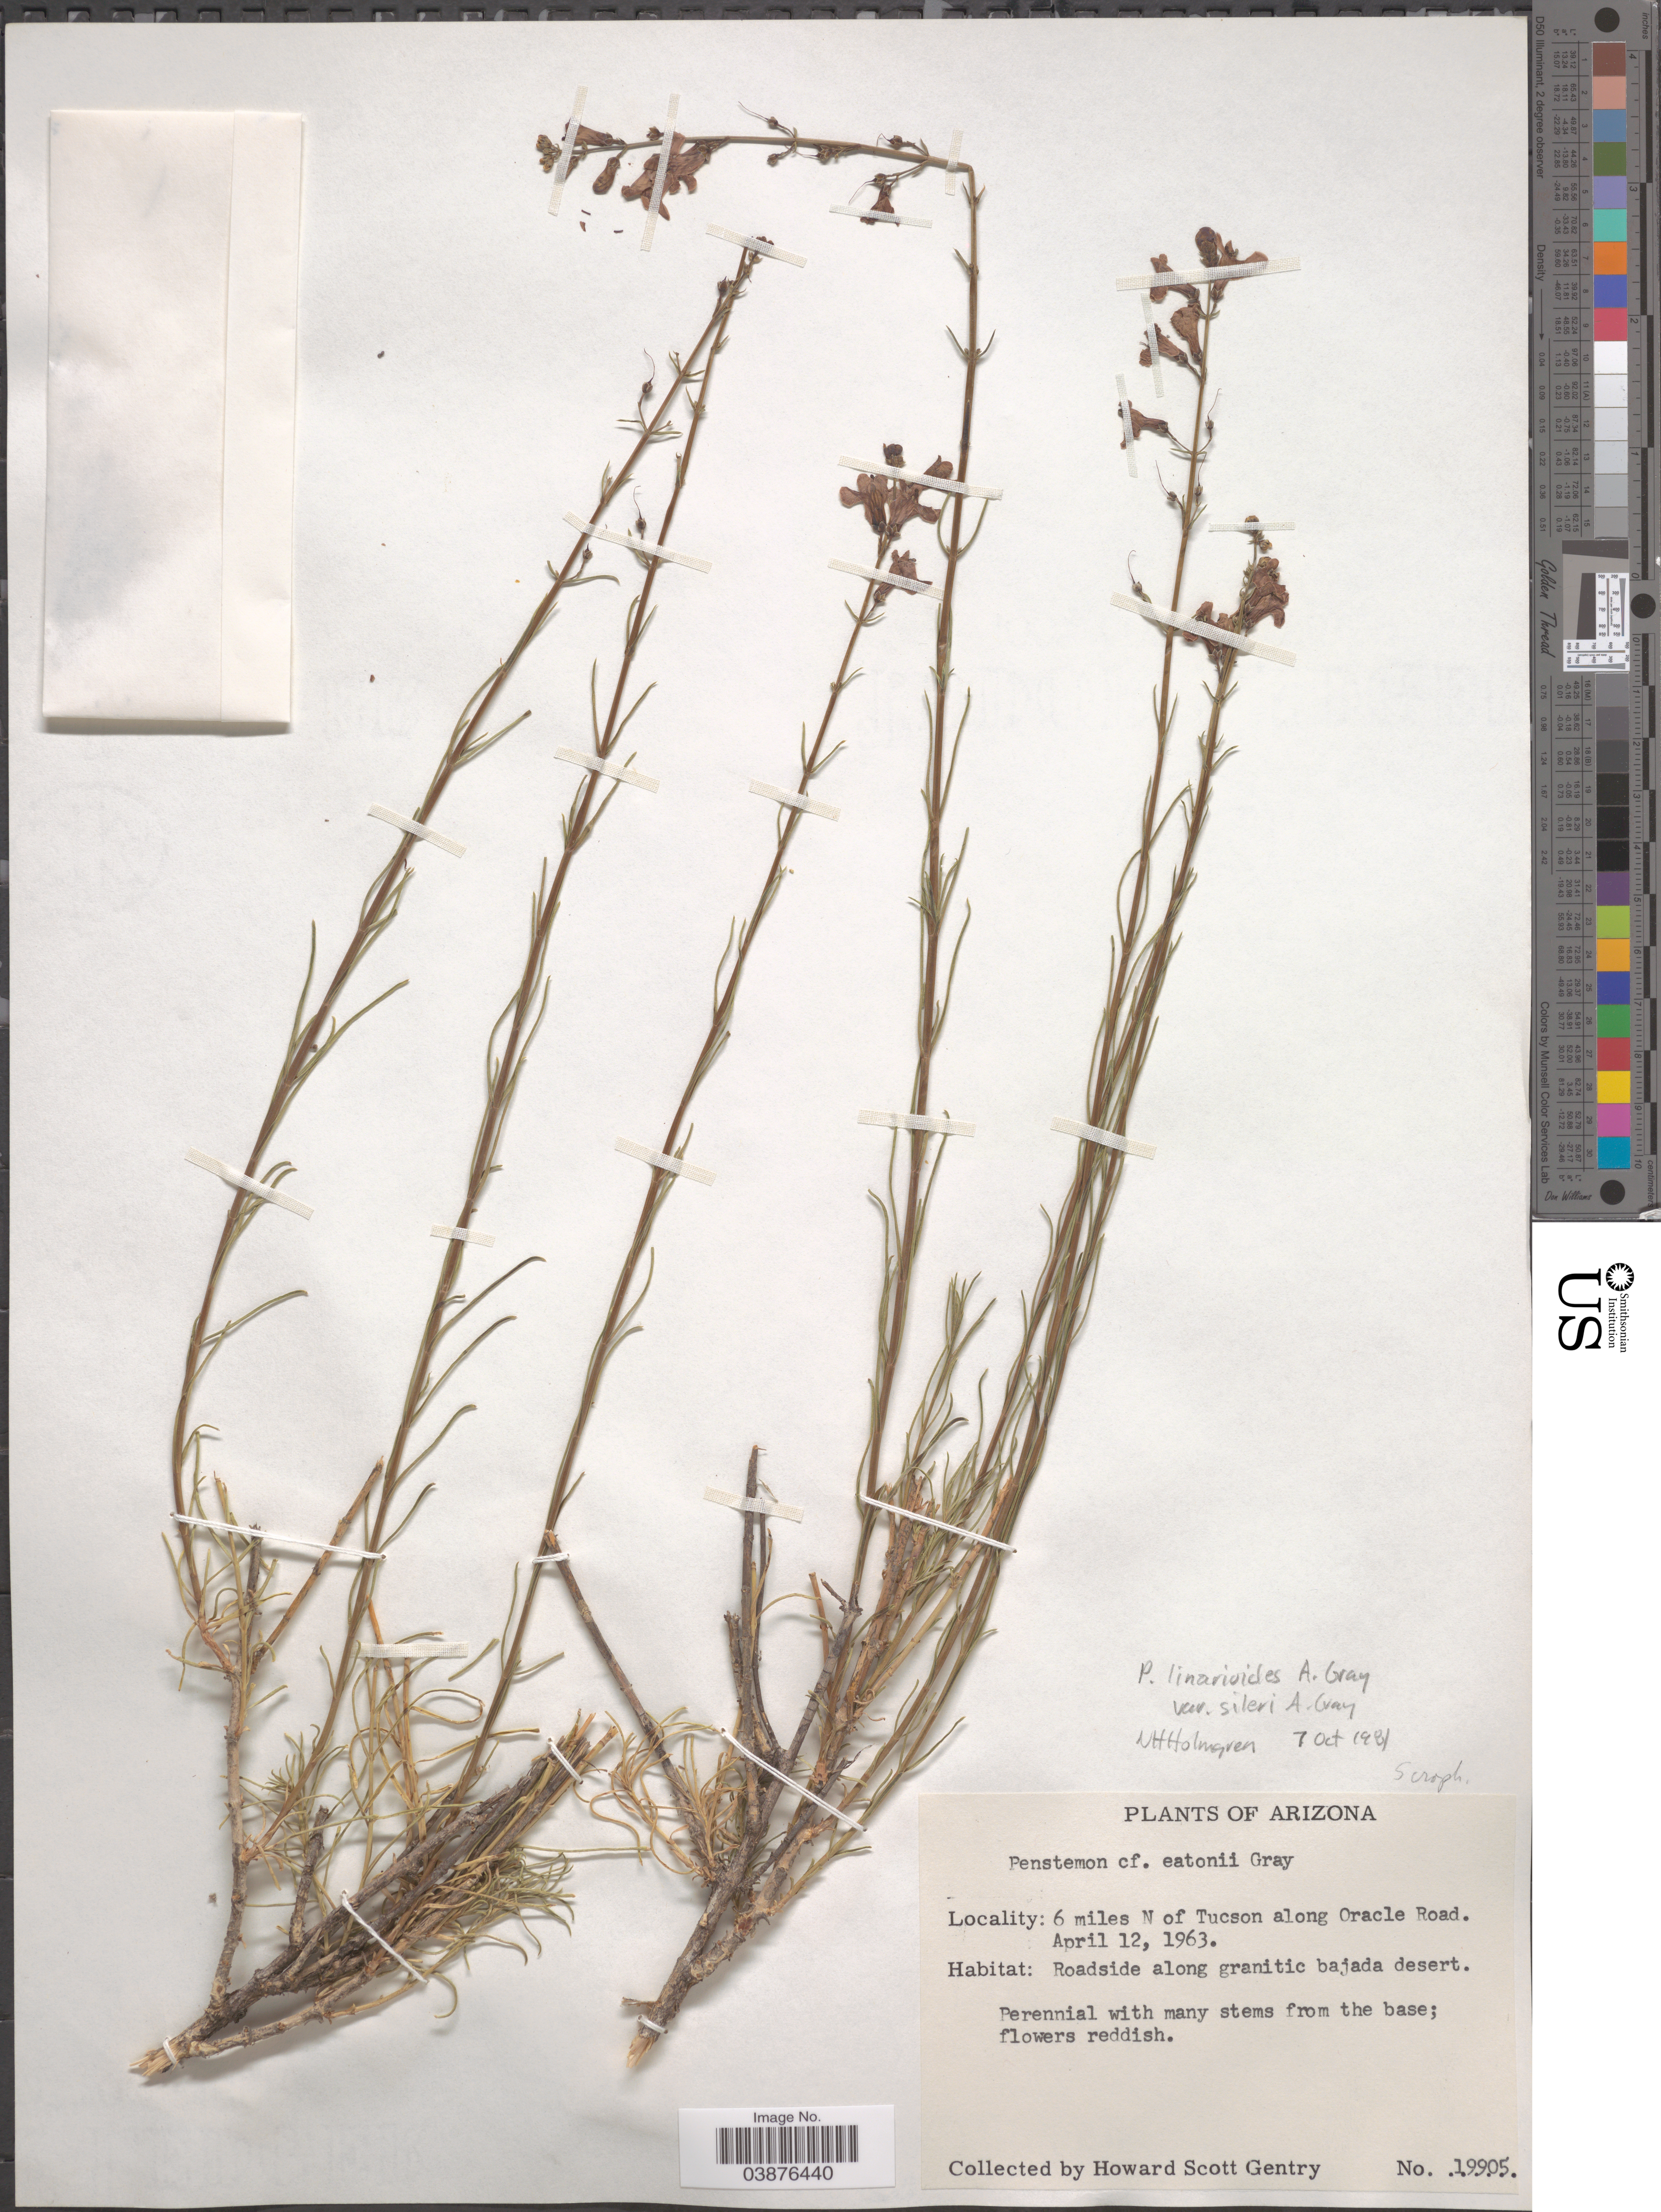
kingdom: Plantae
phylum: Tracheophyta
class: Magnoliopsida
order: Lamiales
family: Plantaginaceae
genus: Penstemon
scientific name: Penstemon linarioides subsp. sileri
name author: (A. Gray) D.D. Keck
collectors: H. S. Gentry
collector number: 19905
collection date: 1963-04-12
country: United States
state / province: Arizona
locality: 6 miles N of Tucson along Oracle Road.